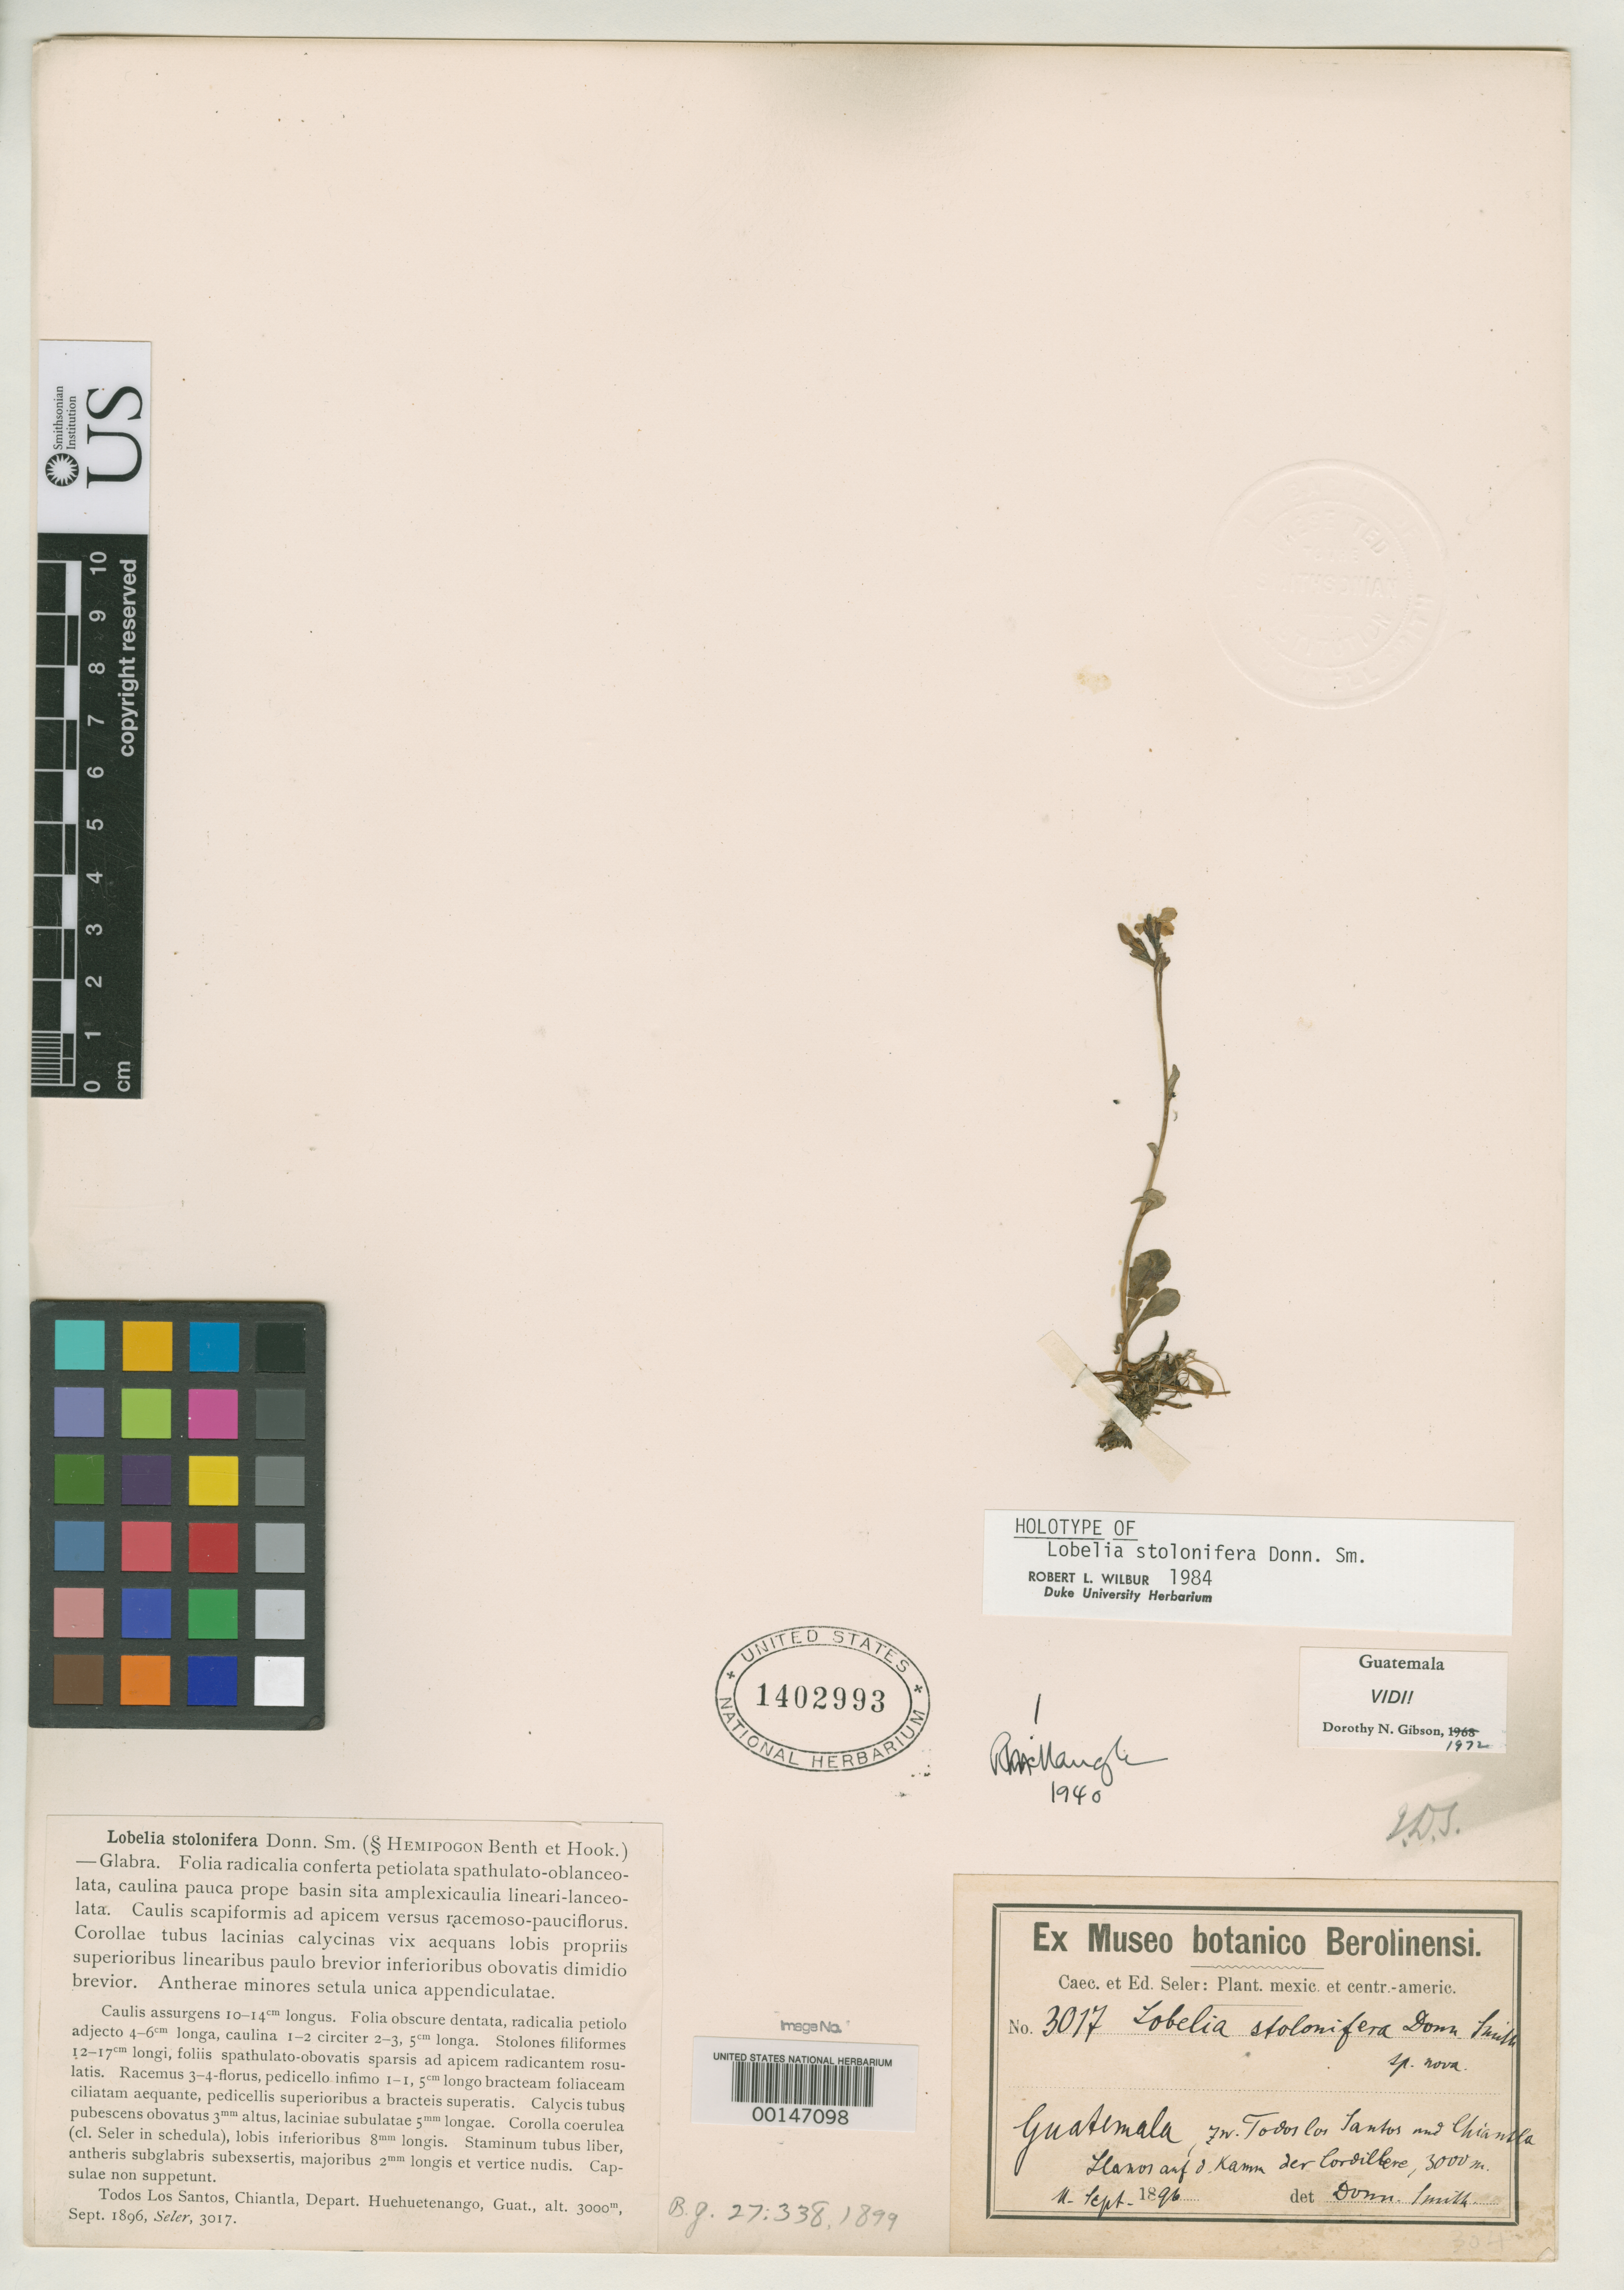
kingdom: Plantae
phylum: Tracheophyta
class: Magnoliopsida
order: Asterales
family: Campanulaceae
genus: Lobelia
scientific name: Lobelia stolonifera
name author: Donn. Sm.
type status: Holotype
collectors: E. Seler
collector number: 3017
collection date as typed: Sep 1896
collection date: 1896-09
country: Guatemala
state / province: Huehuetenango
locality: Todos Los Santos, Chiantla.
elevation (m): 3000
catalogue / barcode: US 1402993